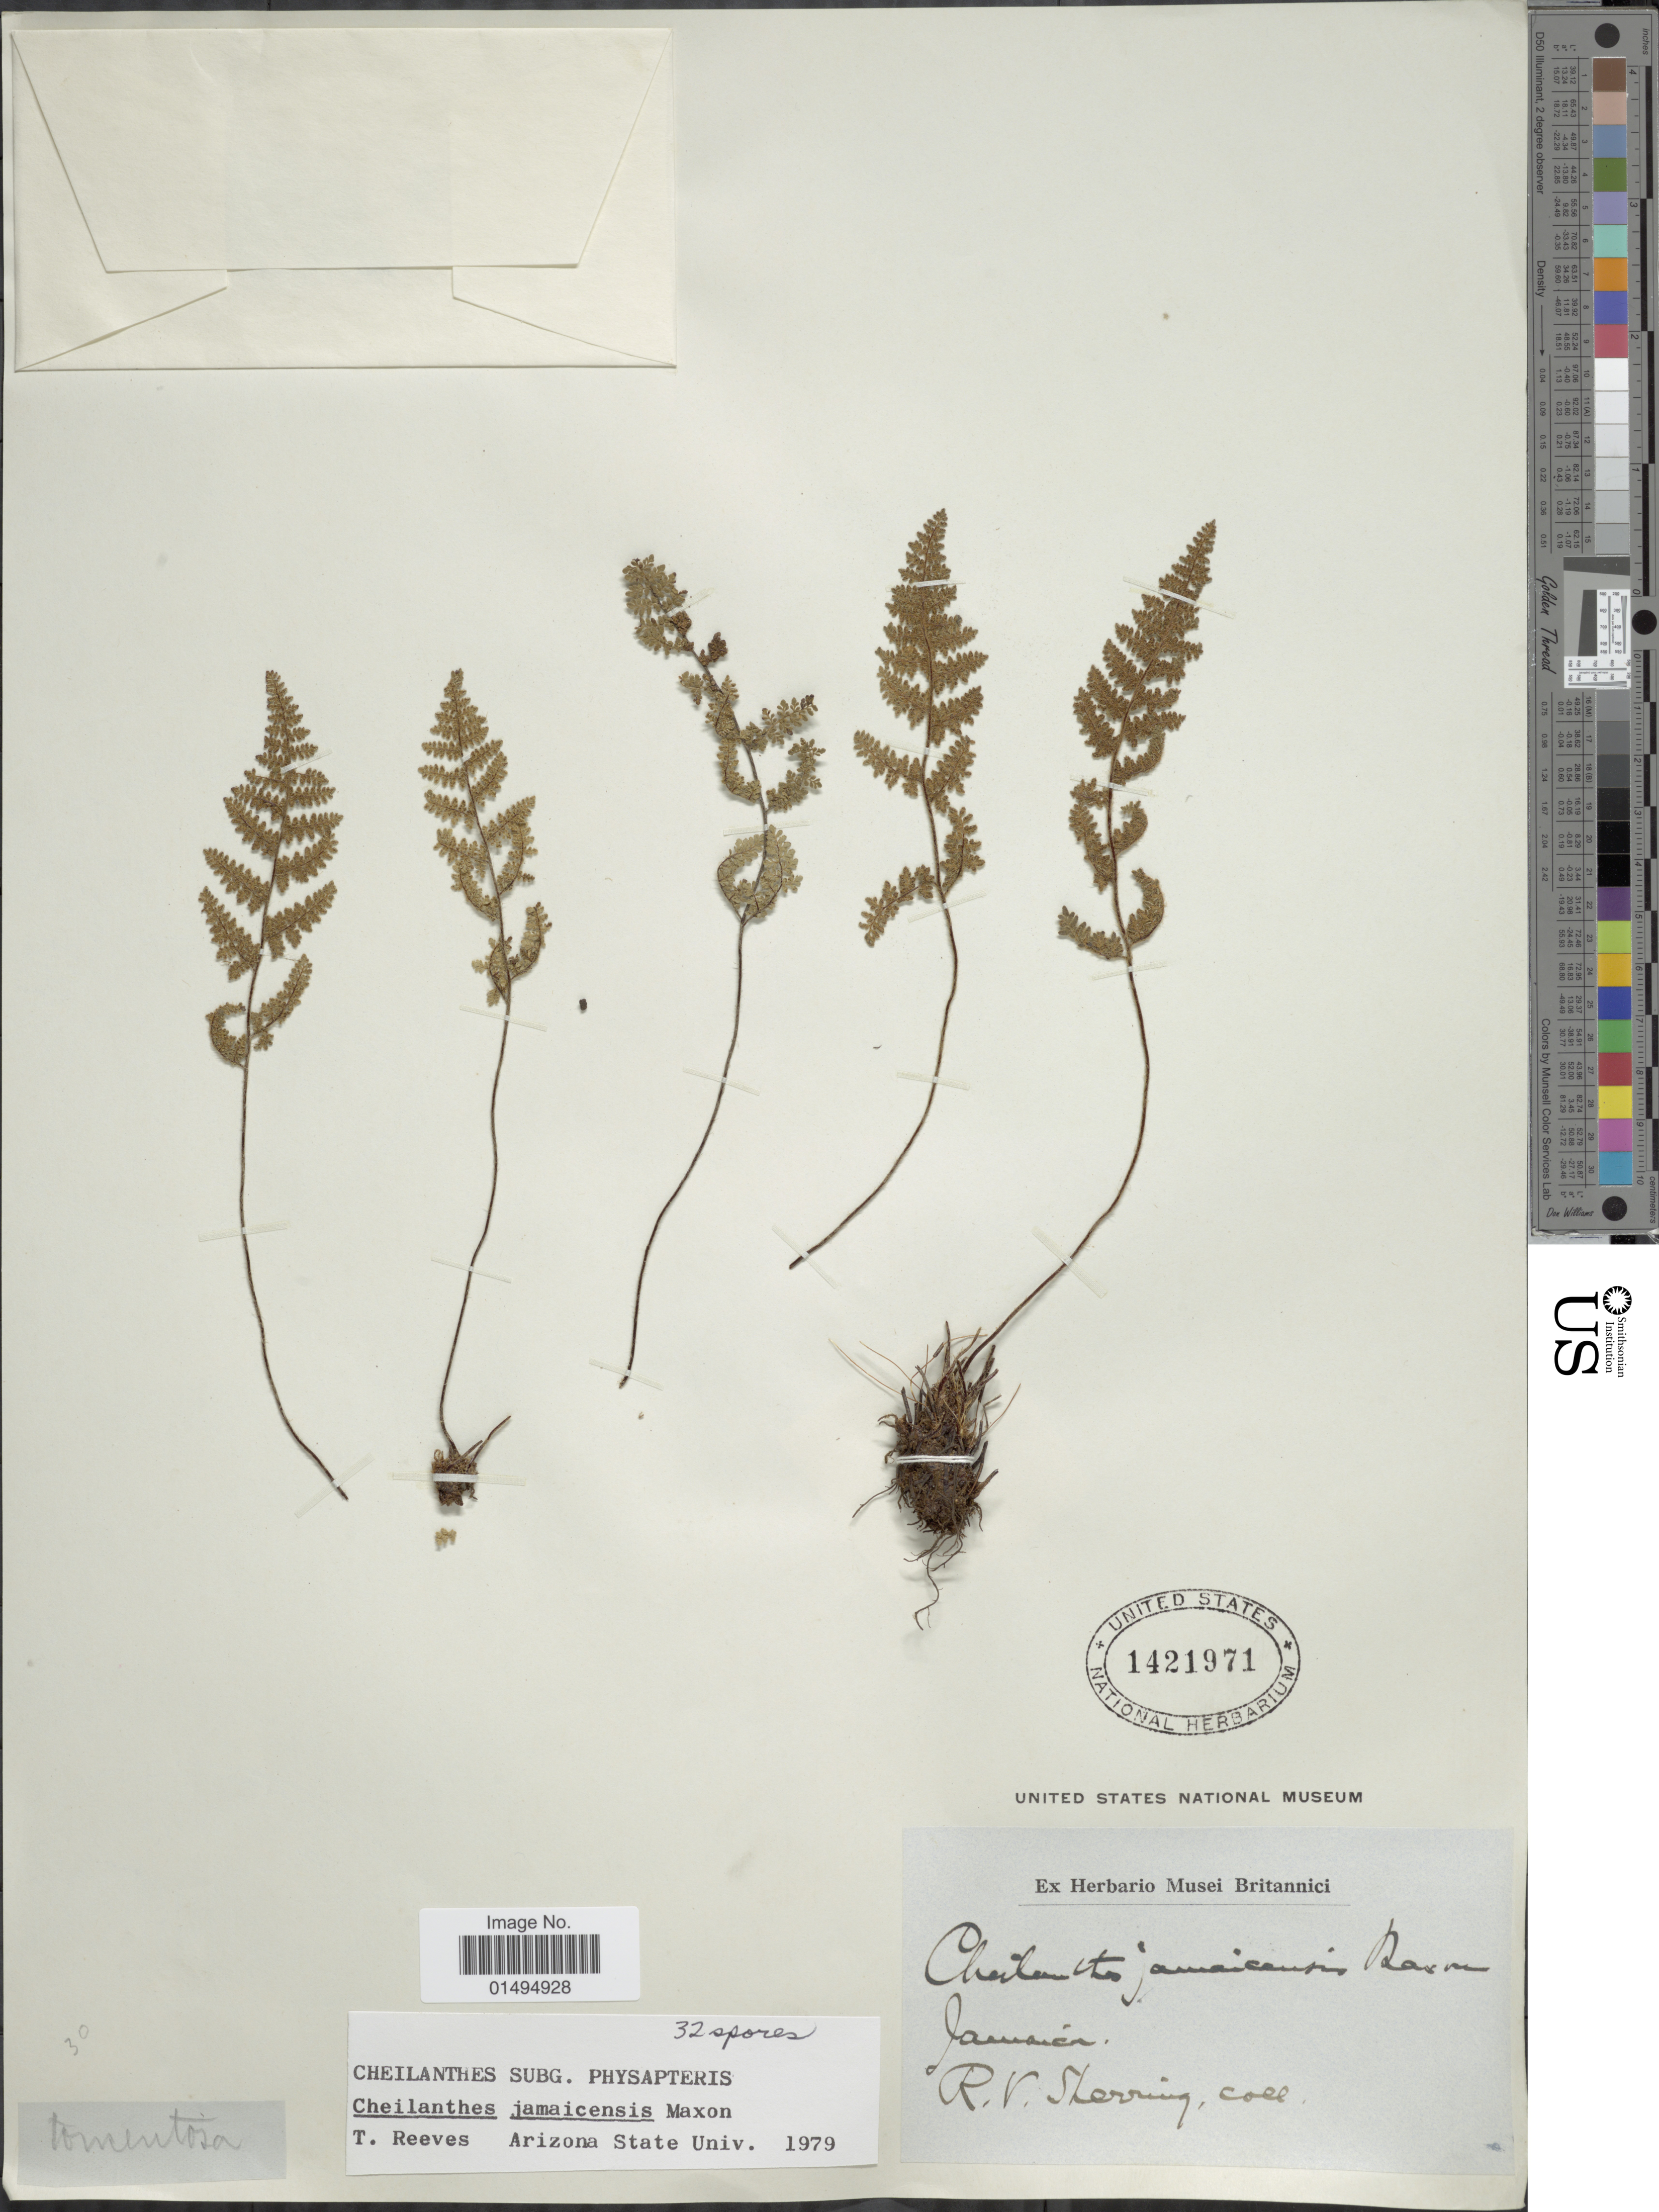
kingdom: Plantae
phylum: Tracheophyta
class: Polypodiopsida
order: Polypodiales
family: Pteridaceae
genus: Myriopteris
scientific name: Myriopteris jamaicensis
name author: (Maxon) Grusz & Windham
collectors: R. Sherring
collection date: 1979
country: Jamaica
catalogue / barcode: US 1421971